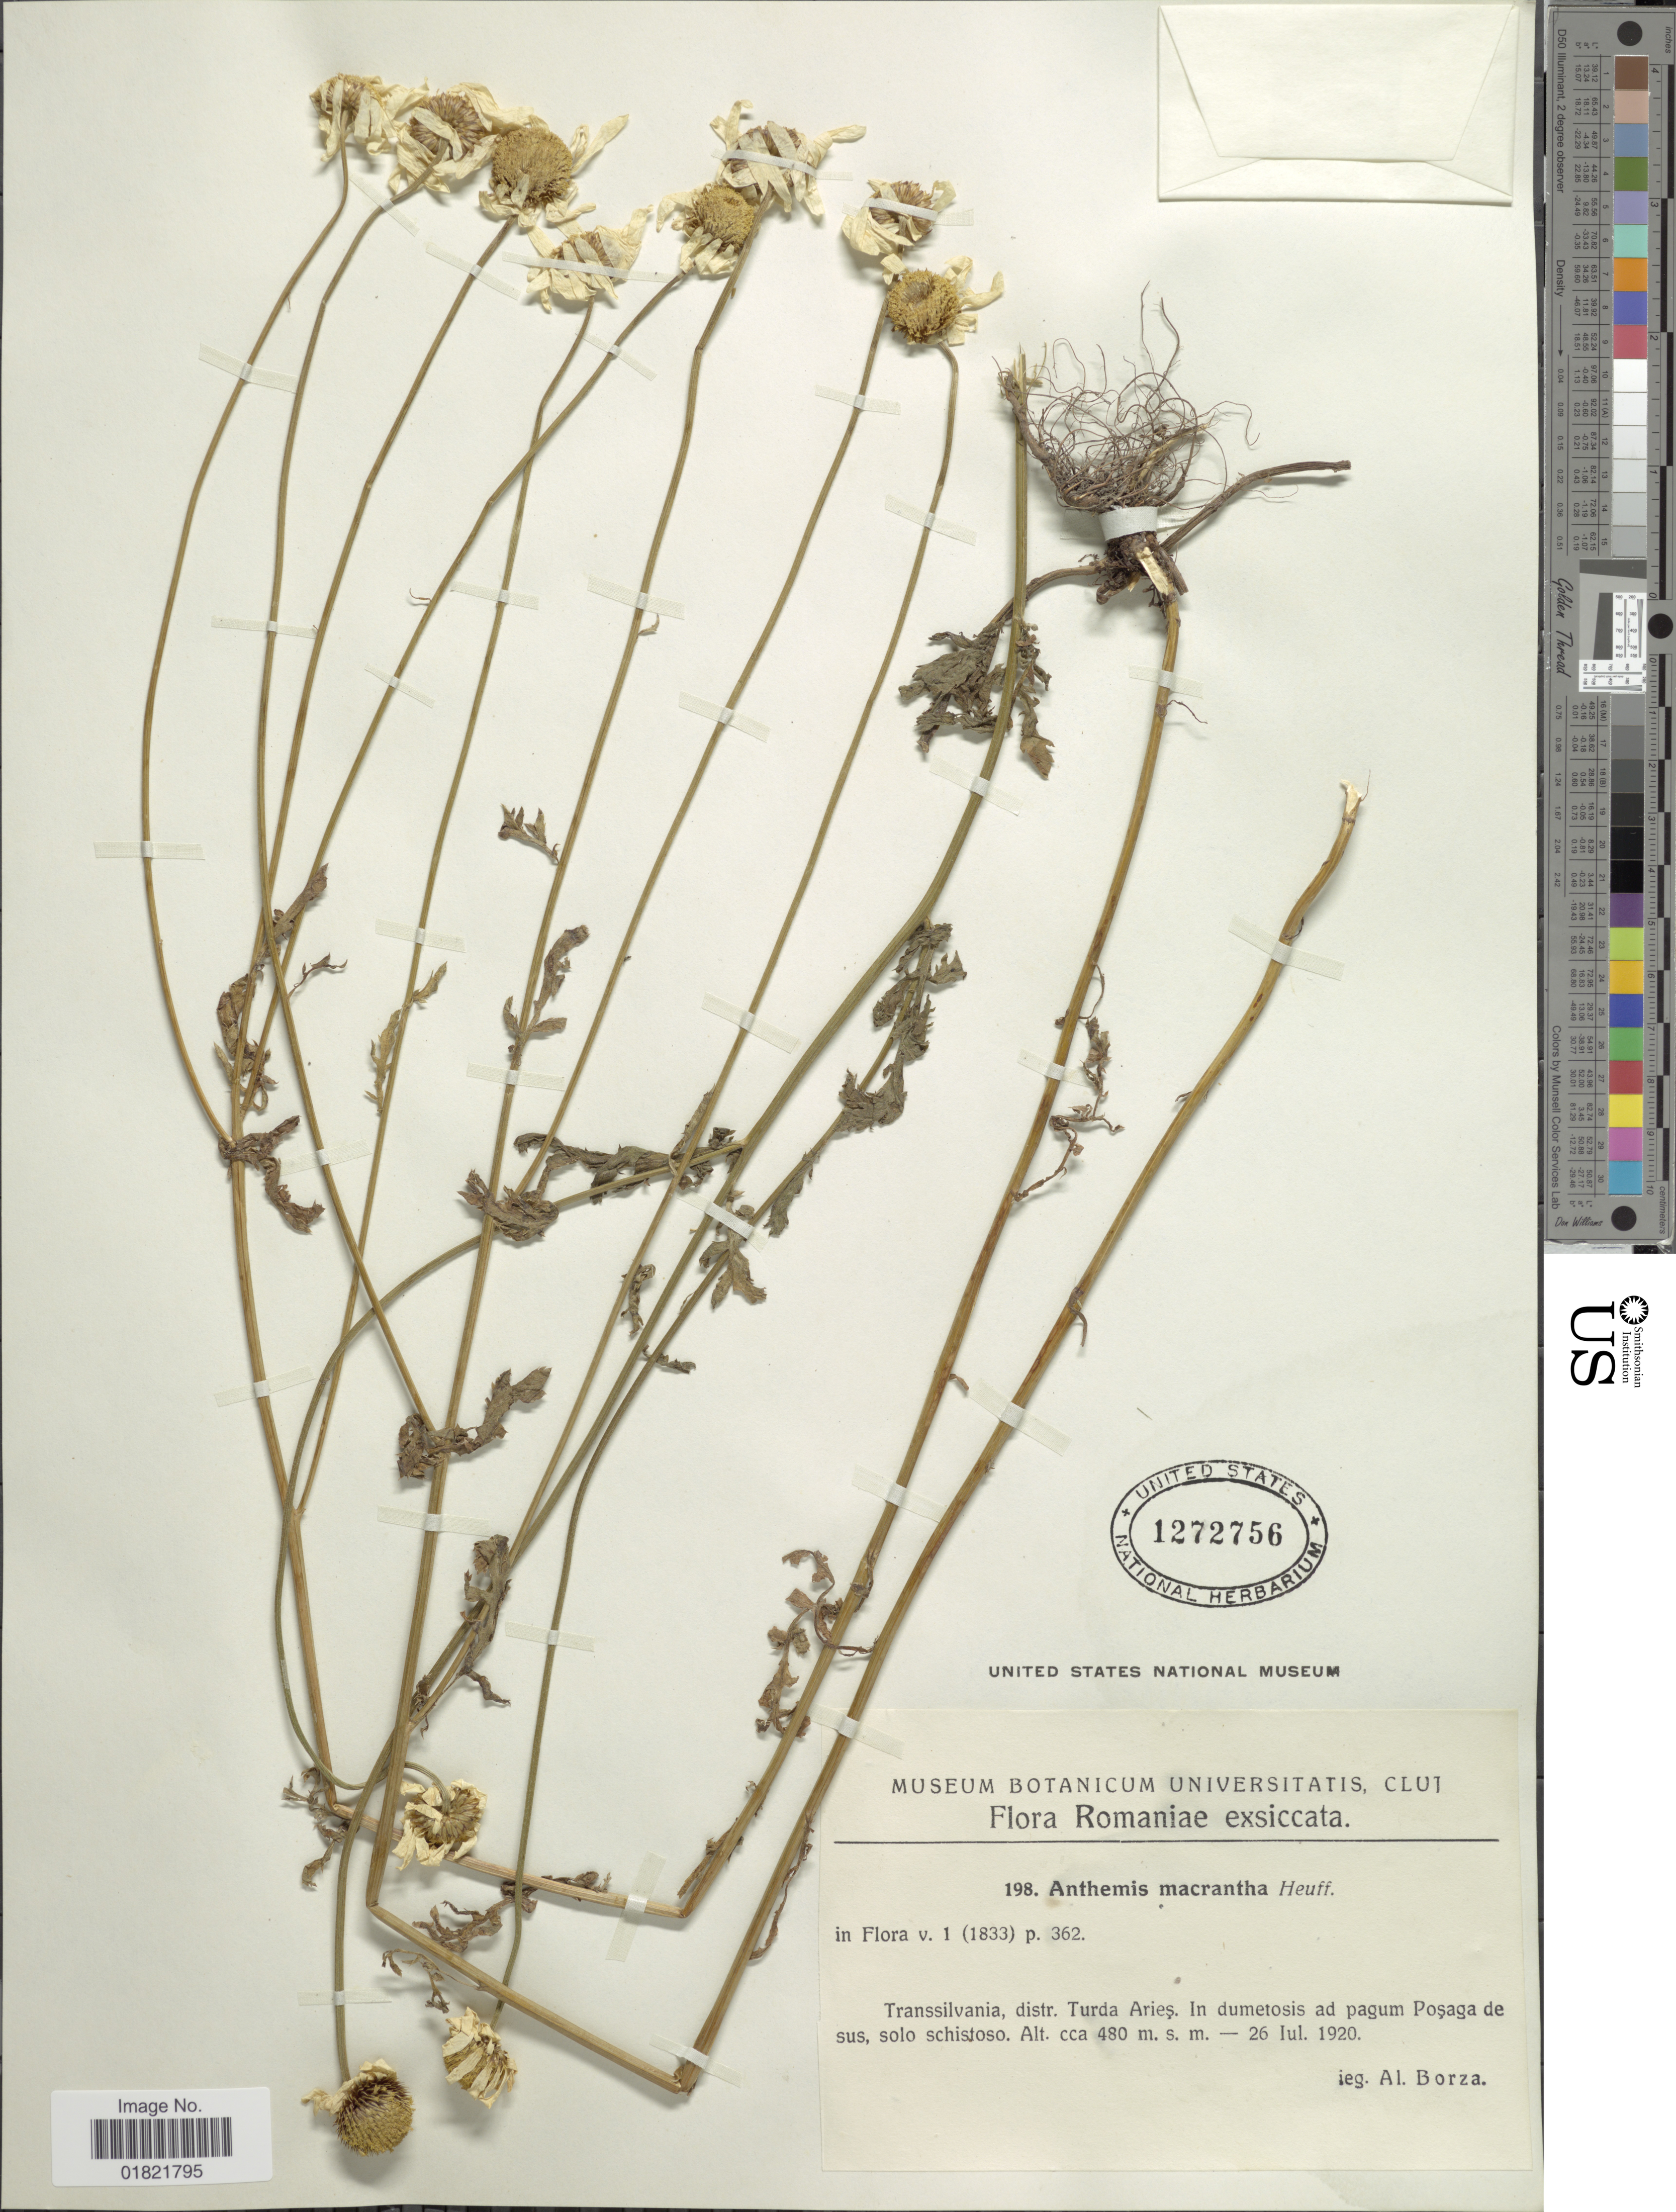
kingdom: Plantae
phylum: Tracheophyta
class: Magnoliopsida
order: Asterales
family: Asteraceae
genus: Anthemis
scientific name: Anthemis macrantha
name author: Heuff.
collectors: A. Borza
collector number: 198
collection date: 1920-07-26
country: Romania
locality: Transsilvania, distr. Turda Aries.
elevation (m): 480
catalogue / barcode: US 1272756